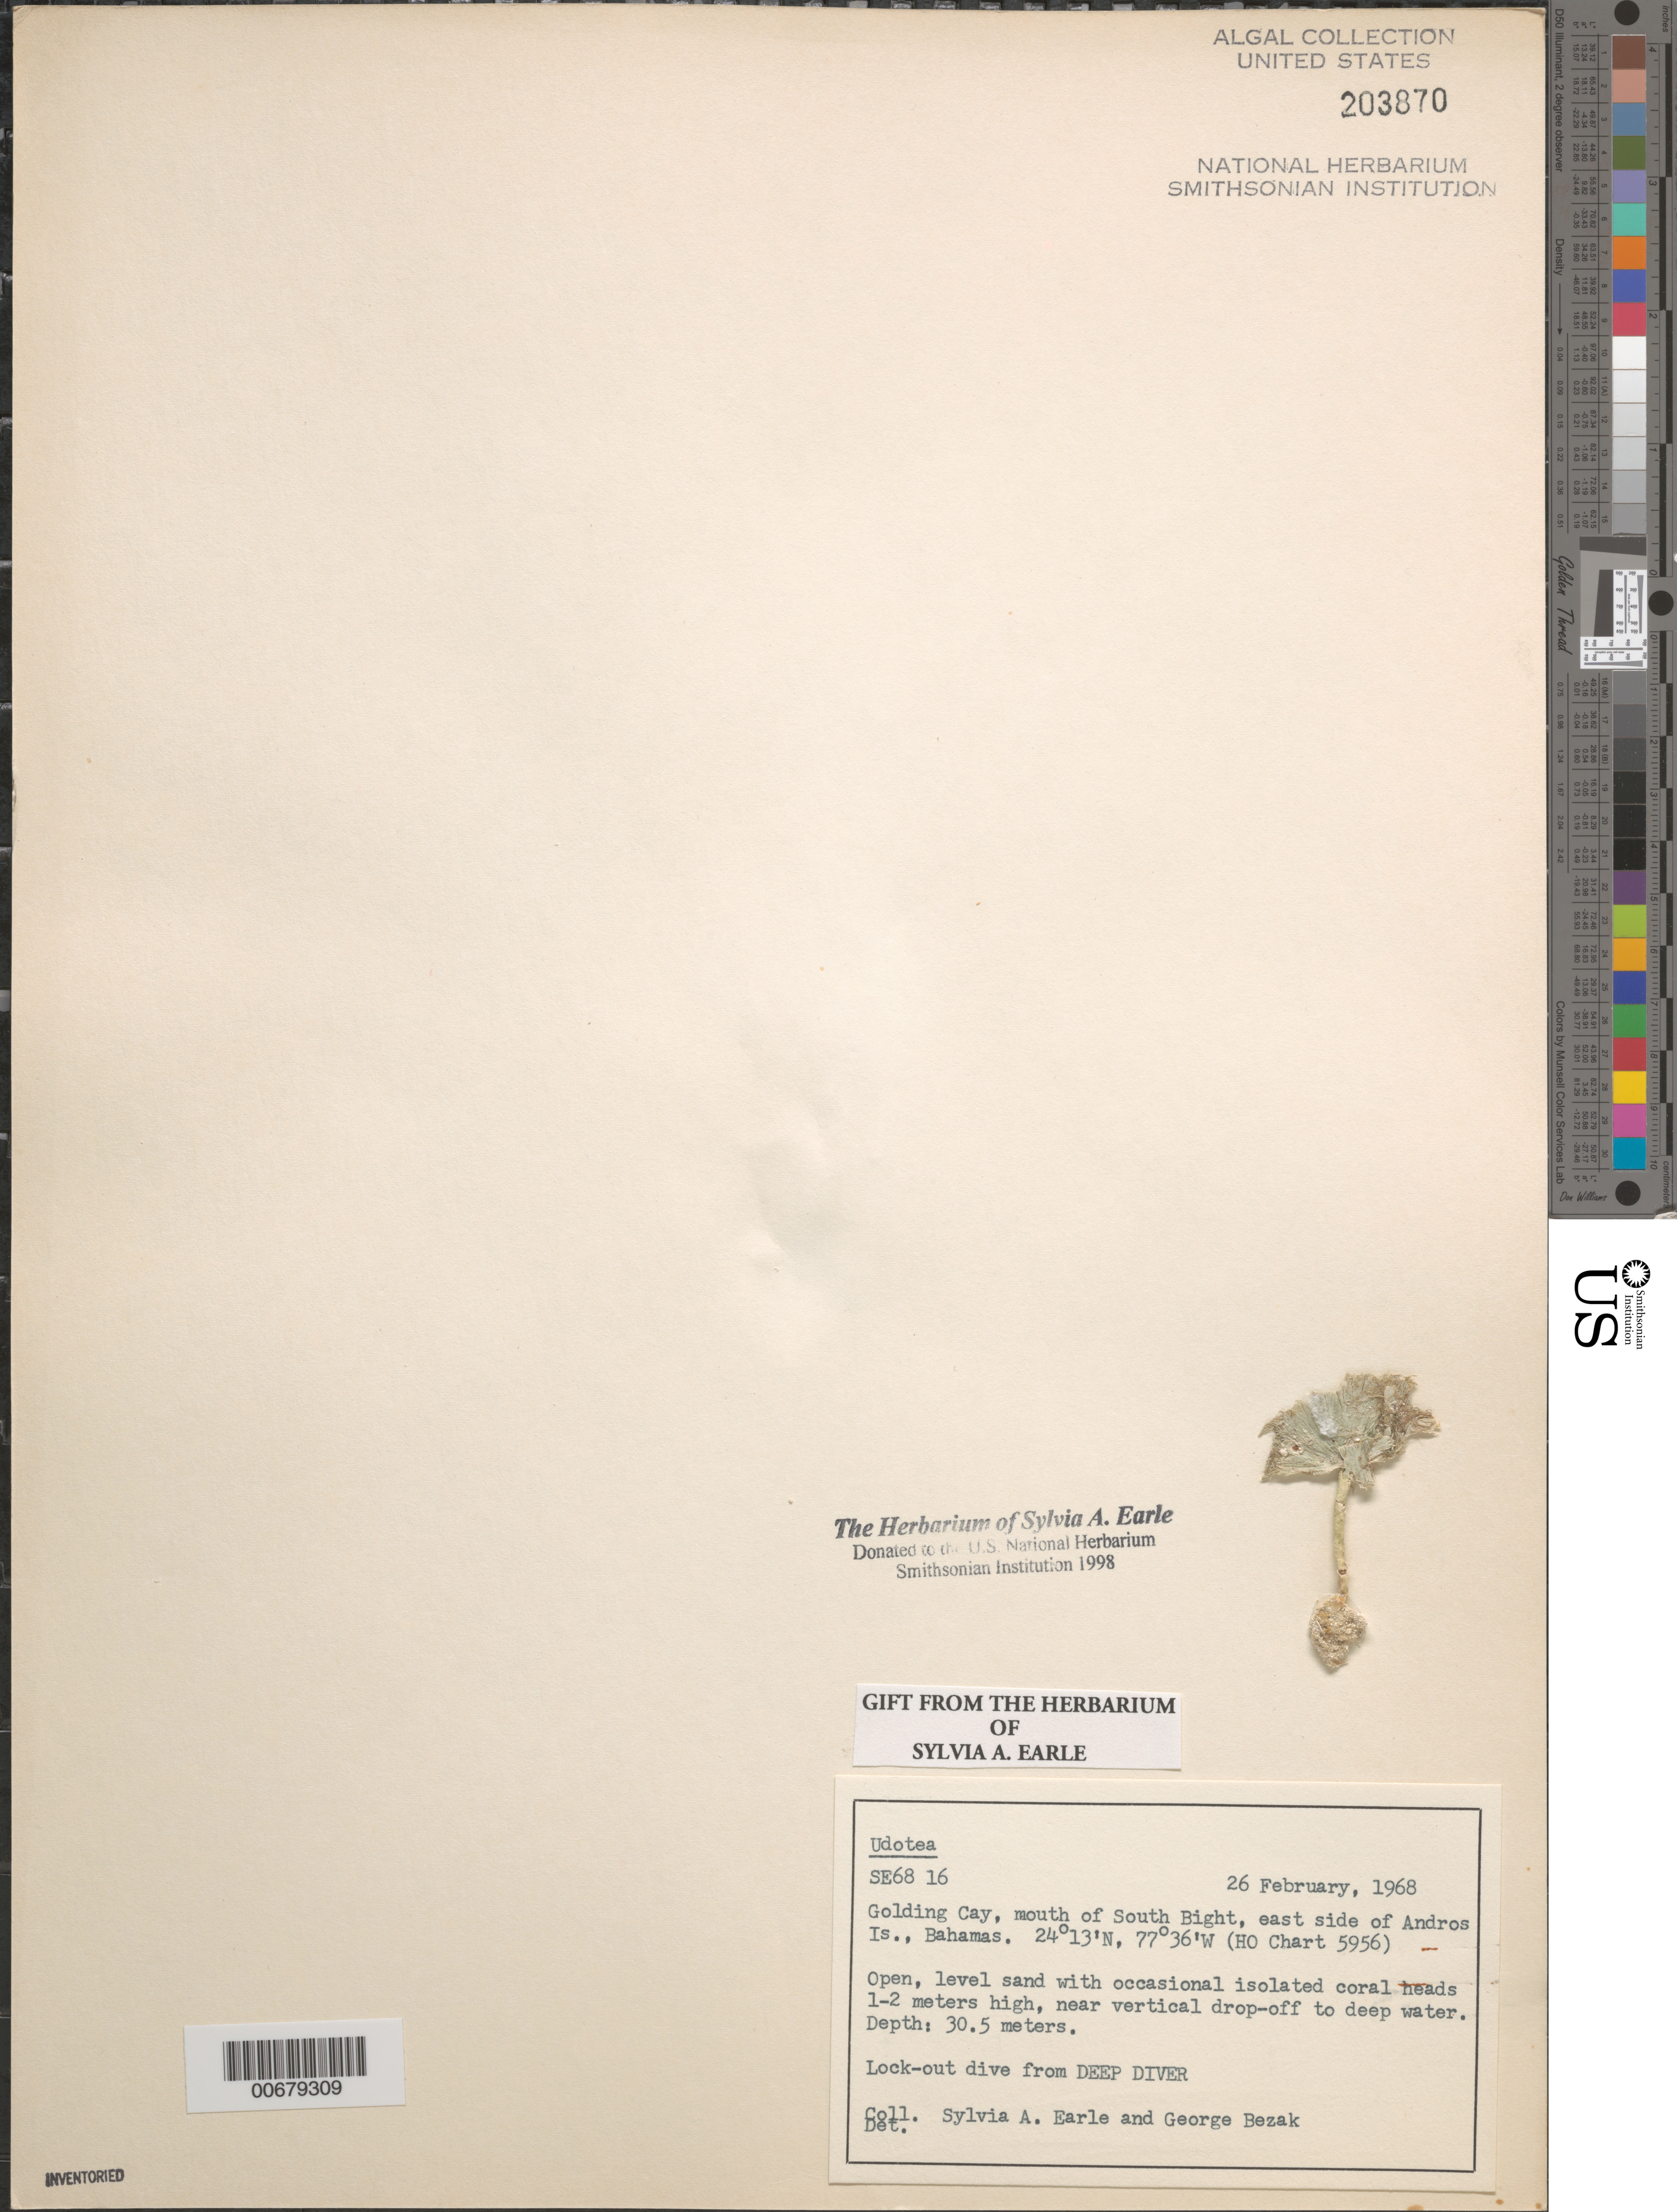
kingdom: Plantae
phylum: Chlorophyta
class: Ulvophyceae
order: Bryopsidales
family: Udoteaceae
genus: Udotea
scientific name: Udotea sp.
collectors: S. A. Earle & G. Bezak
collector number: SE 6816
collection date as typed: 26 Feb 1968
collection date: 1968-02-26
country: Bahamas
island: Golding Cay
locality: South Bight mouth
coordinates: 24 13' N, 77 36' W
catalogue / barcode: US 203870